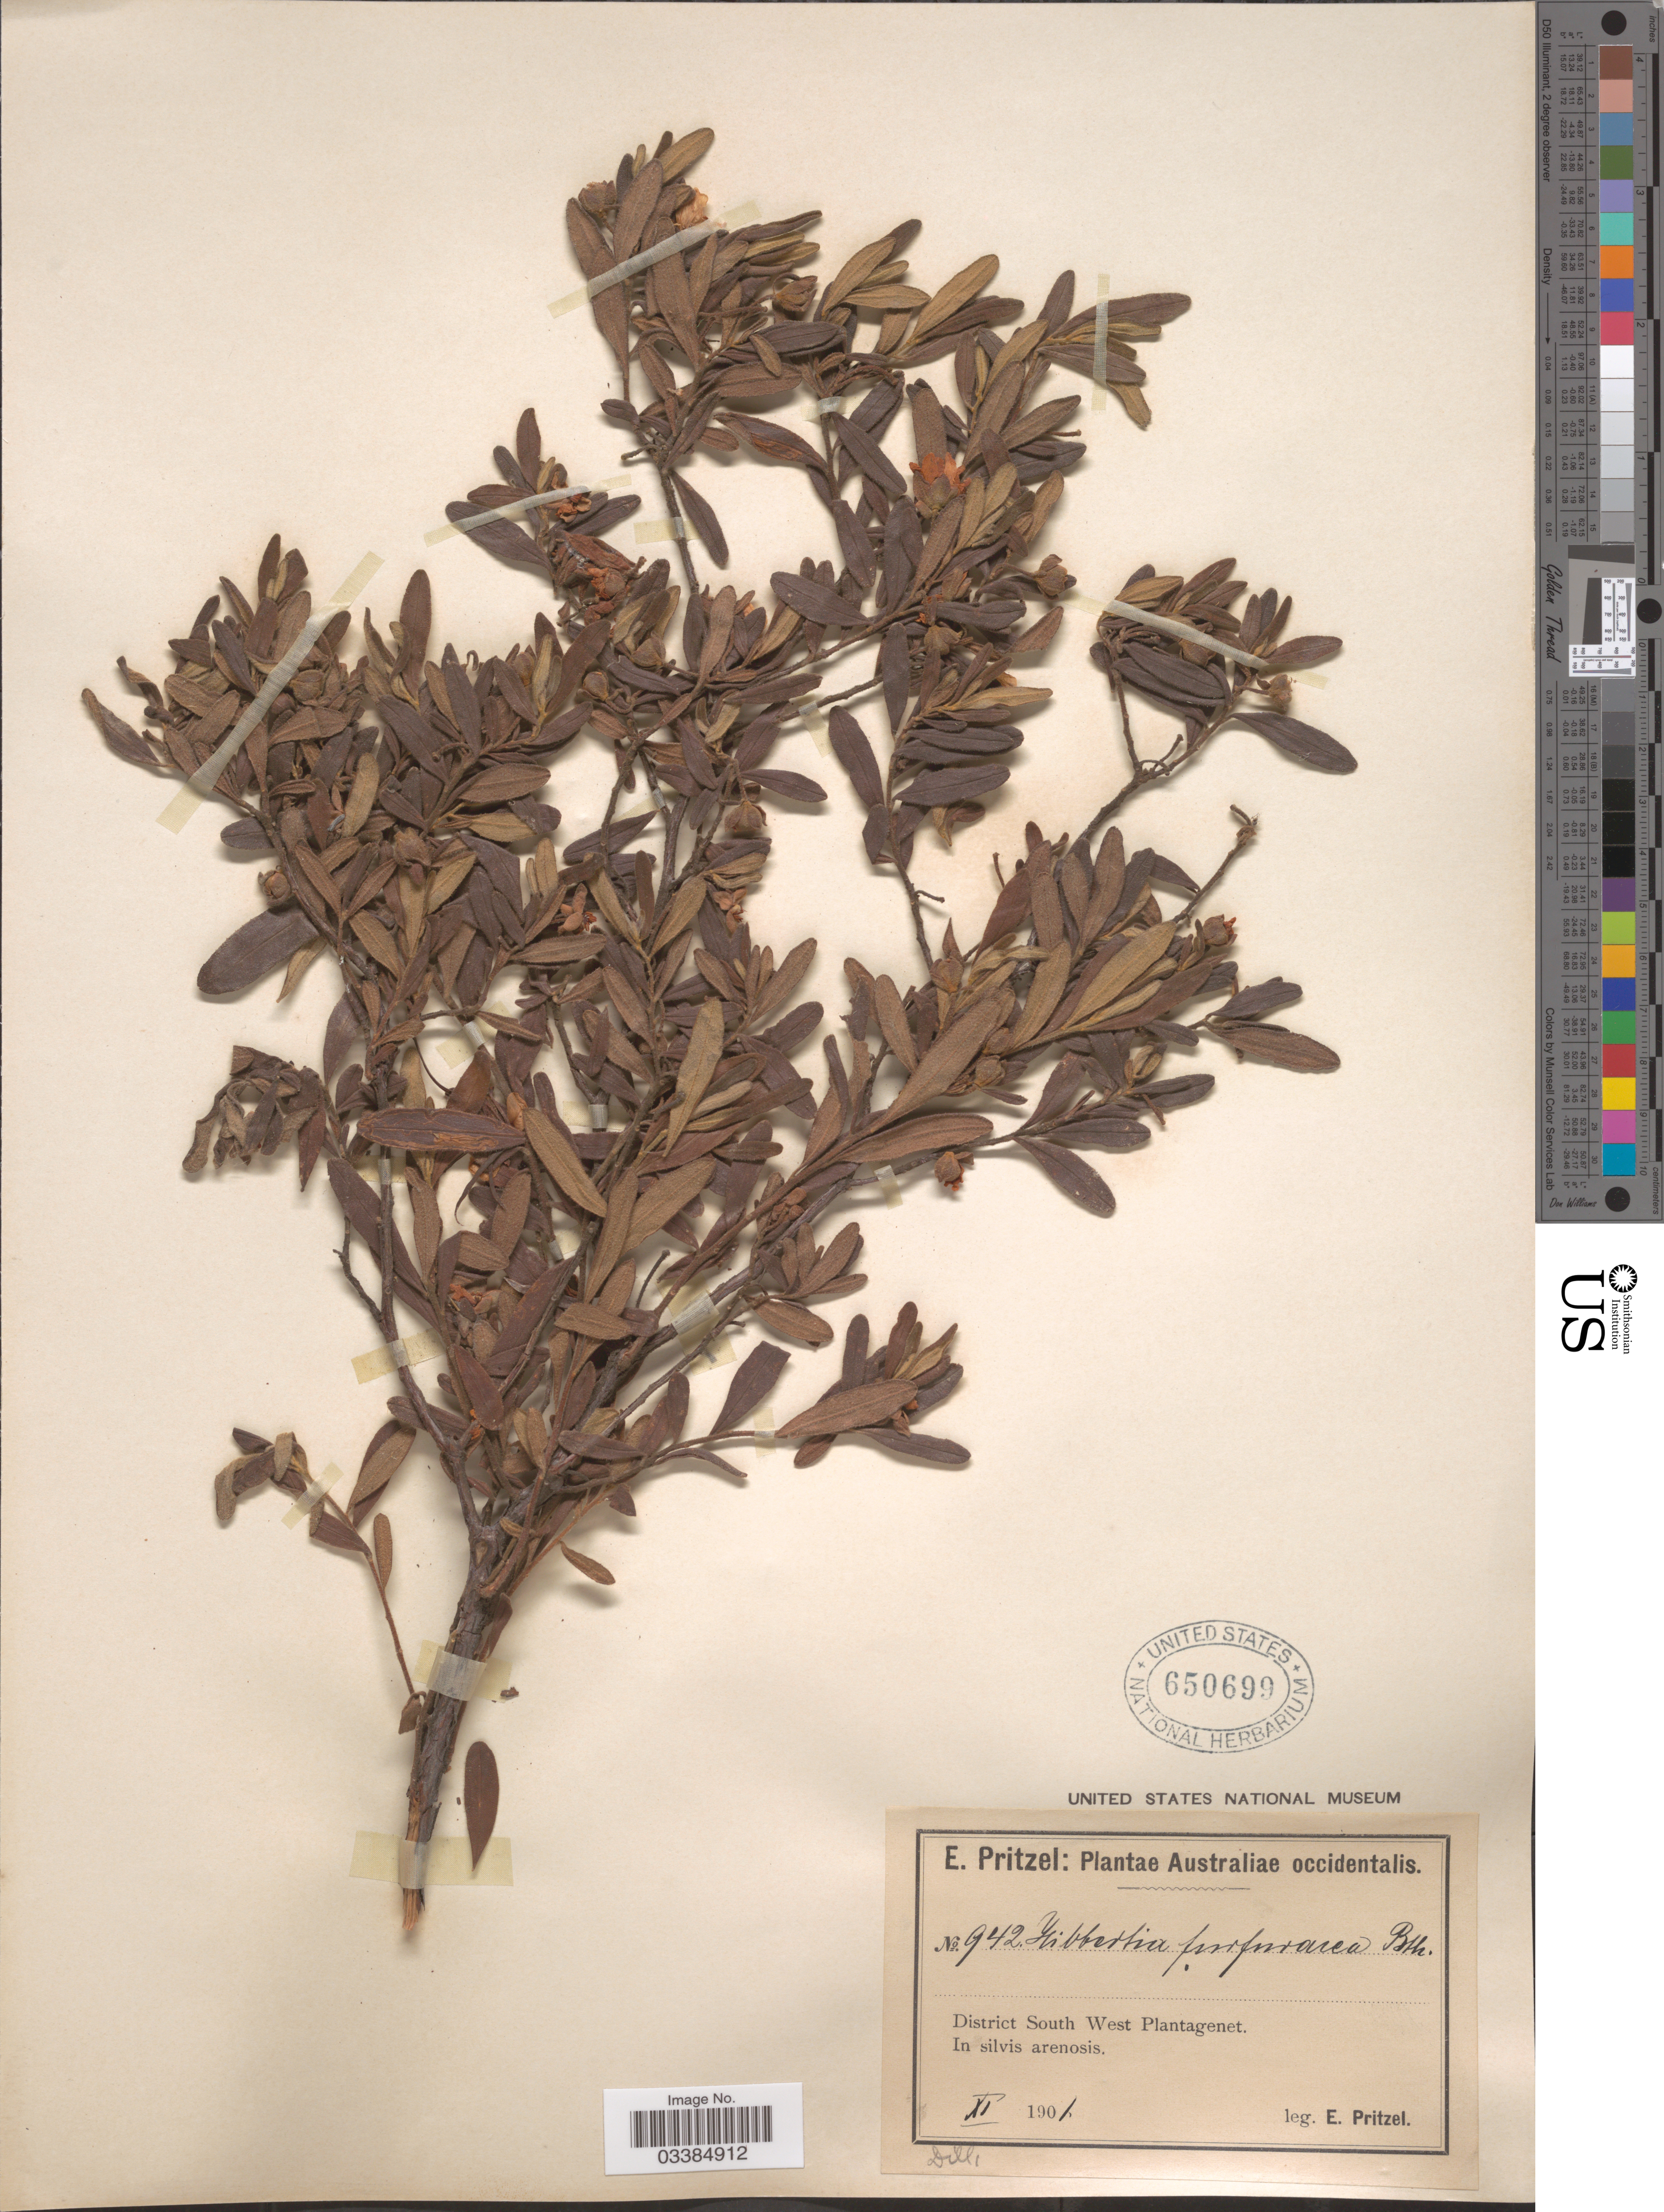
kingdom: Plantae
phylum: Tracheophyta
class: Magnoliopsida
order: Dilleniales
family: Dilleniaceae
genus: Hibbertia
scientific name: Hibbertia furfuracea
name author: Benth.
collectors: E. G. Pritzel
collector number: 942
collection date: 1901-11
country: Australia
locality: District South West Plantagenet. In silvis arenosis.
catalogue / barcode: US 650699